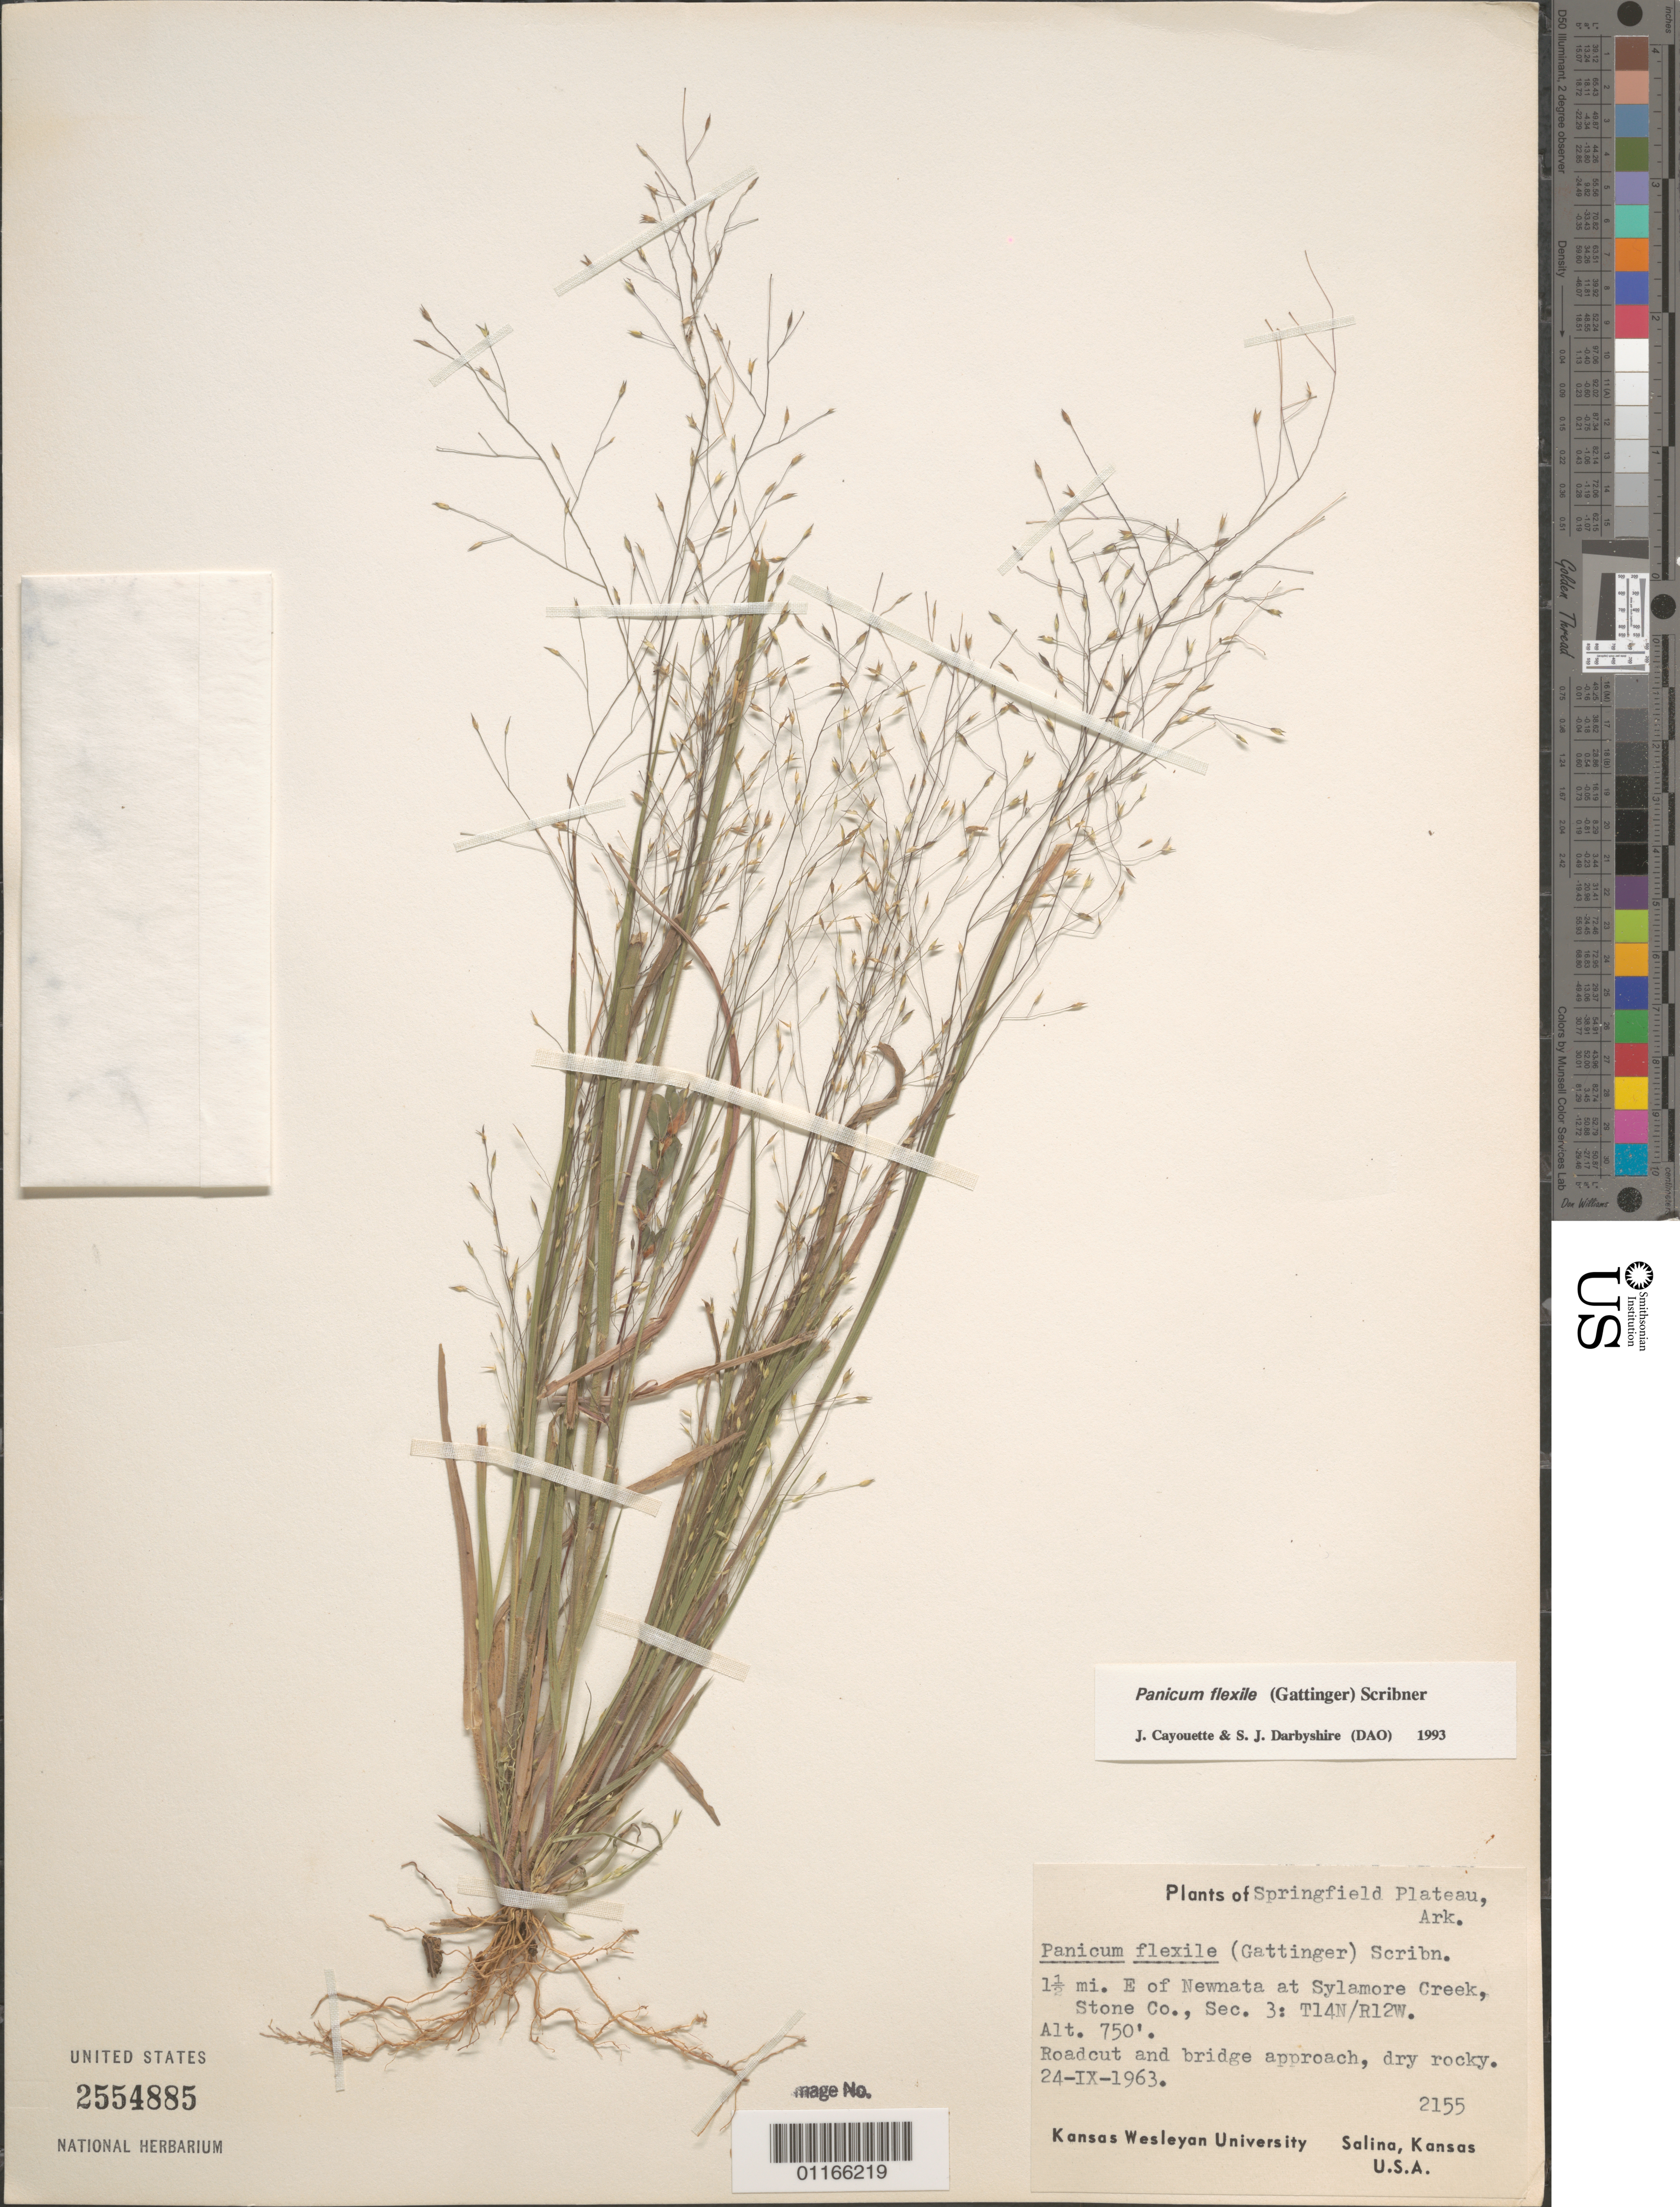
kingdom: Plantae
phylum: Tracheophyta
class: Liliopsida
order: Poales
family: Poaceae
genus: Panicum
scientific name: Panicum flexile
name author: (Gatt.) Scribn.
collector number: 2155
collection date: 1963-09-24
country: United States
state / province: Arkansas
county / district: Stone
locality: Springfield Plateau. 1.5 mi. E of Newnata at Sylamore Creek, Sec. 3: T14N/R12W.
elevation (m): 229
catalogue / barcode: US 2554885